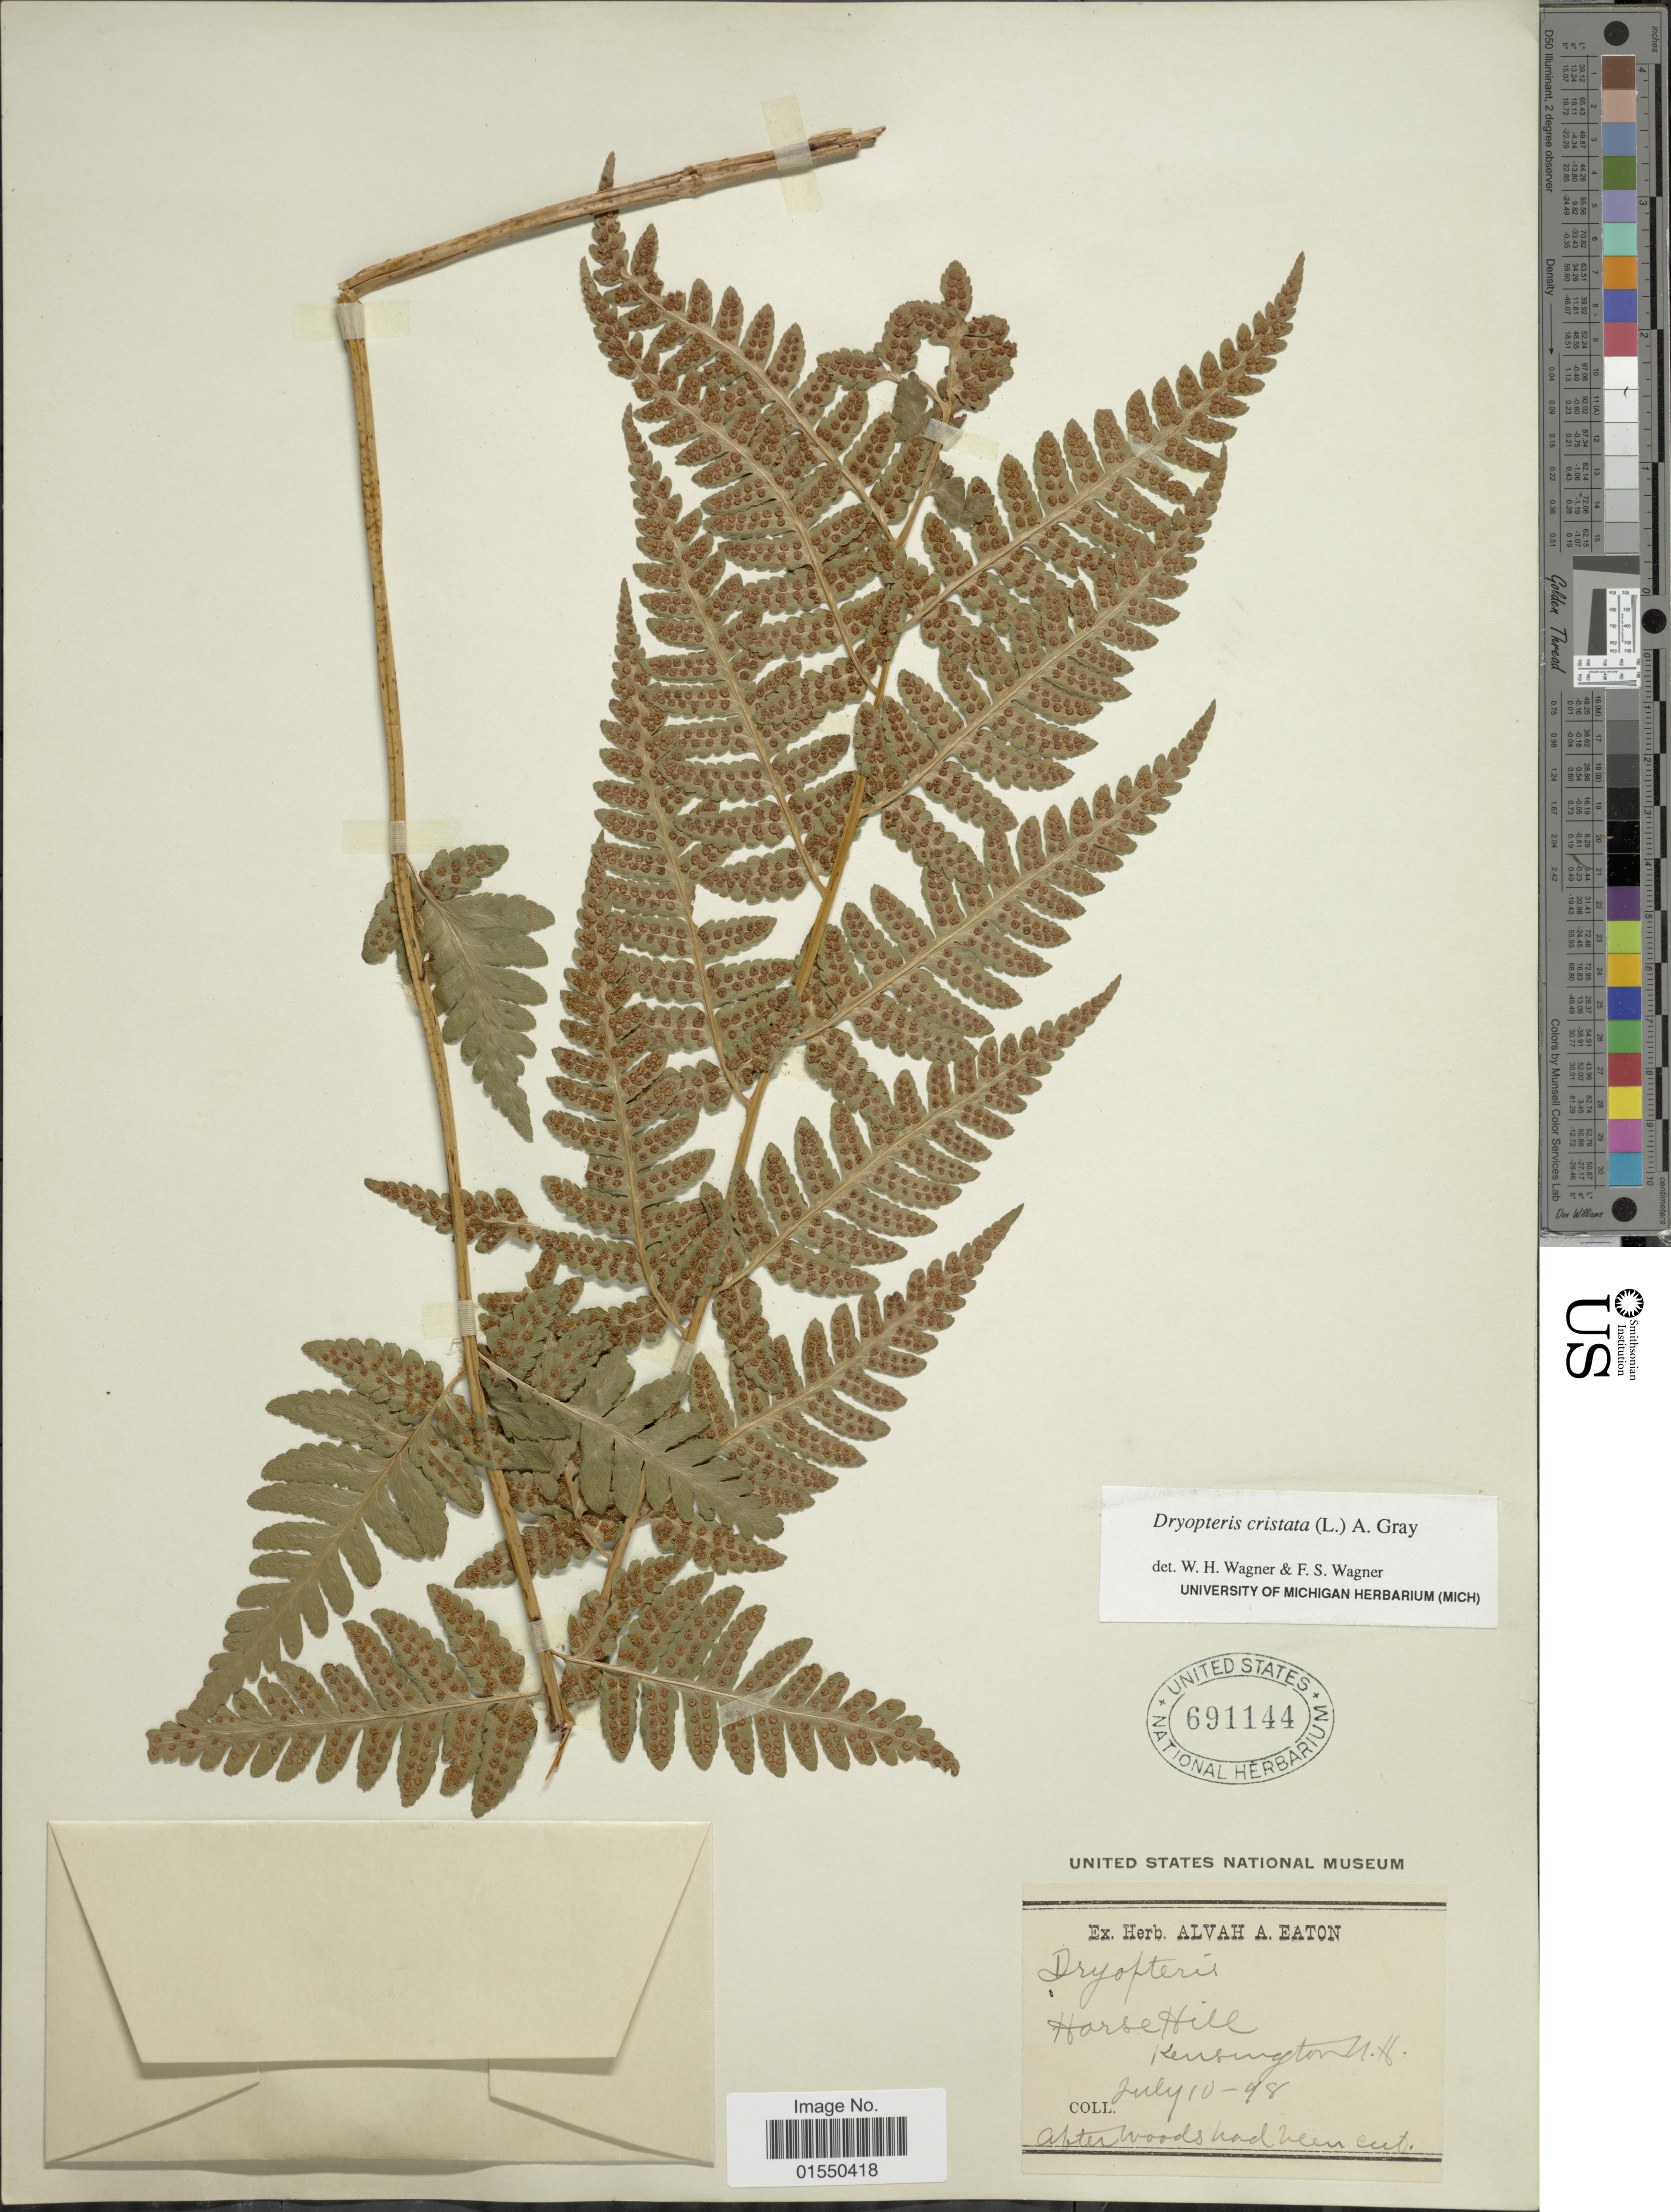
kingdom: Plantae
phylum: Tracheophyta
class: Polypodiopsida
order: Polypodiales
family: Dryopteridaceae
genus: Dryopteris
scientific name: Dryopteris cristata var. spinulosa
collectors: ex herb. Alvah A. Eaton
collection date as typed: Transcribed d/m/y: 10/7/98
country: United States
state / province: New Hampshire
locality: Harse Hill, Kensington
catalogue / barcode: US 691144